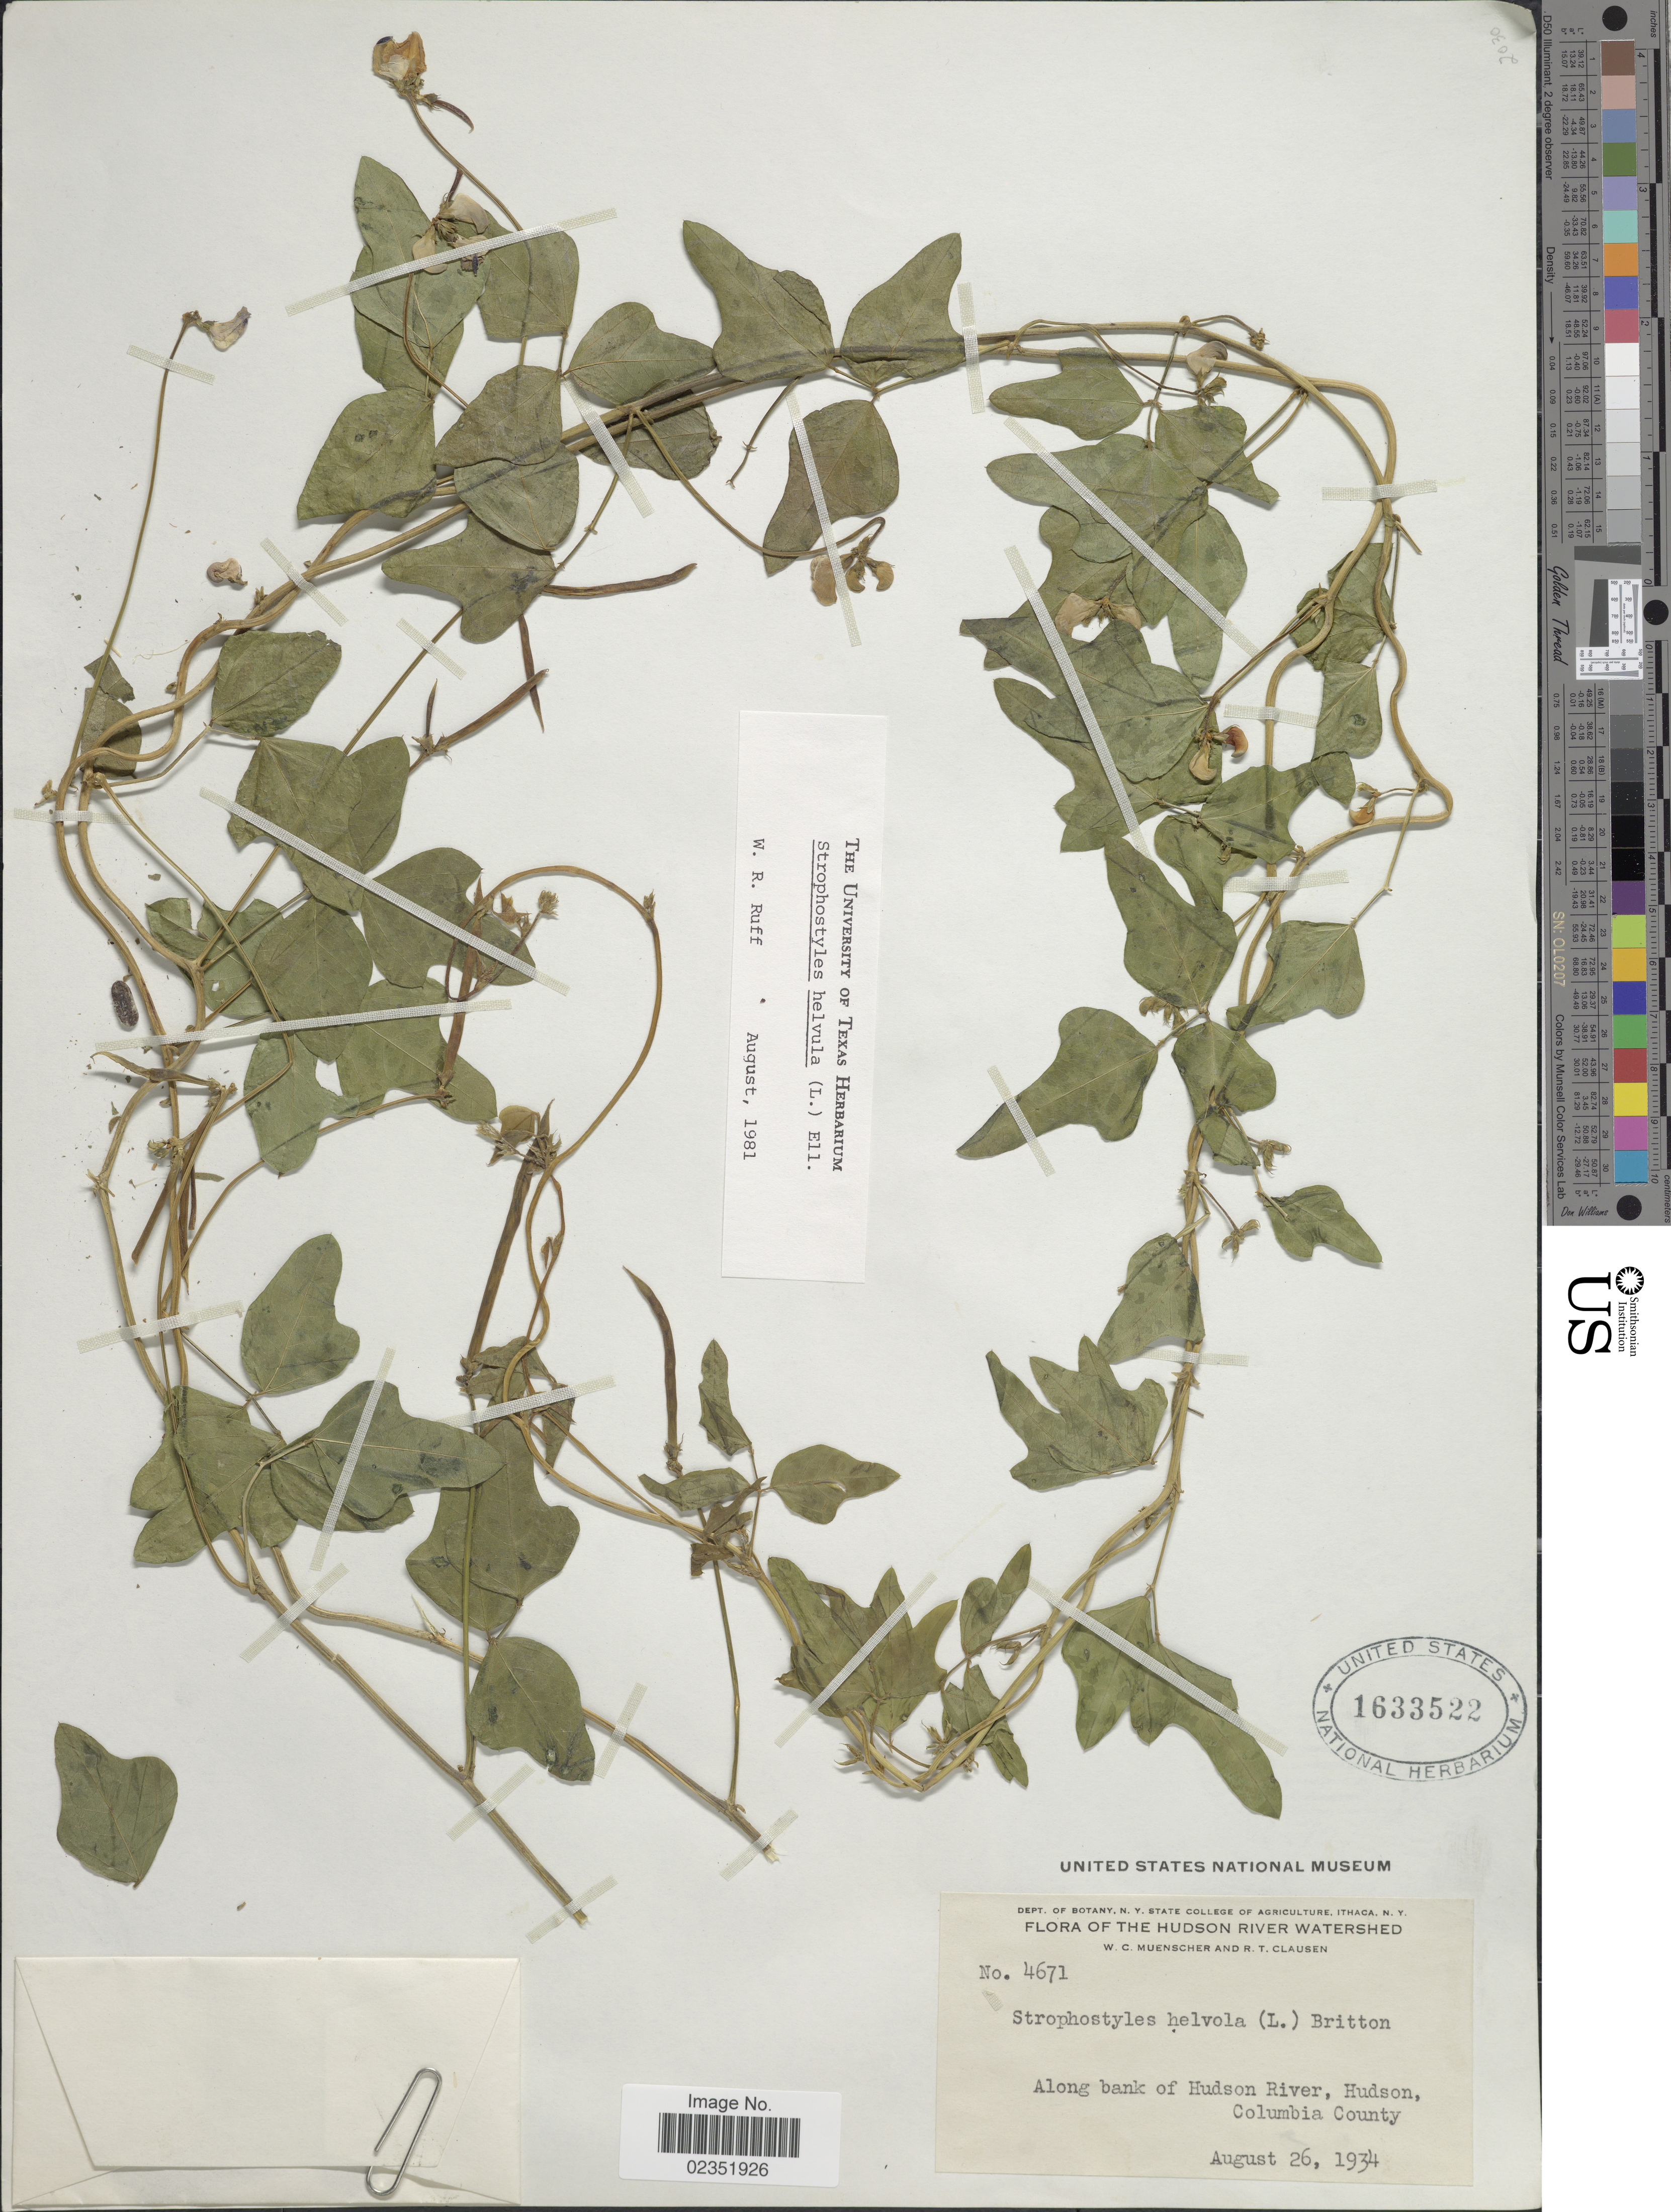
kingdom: Plantae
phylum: Tracheophyta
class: Magnoliopsida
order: Fabales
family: Fabaceae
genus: Strophostyles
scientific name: Strophostyles helvola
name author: (L.) Elliott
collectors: W. Muenscher & R. T. Clausen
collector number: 4671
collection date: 1934-08-26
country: United States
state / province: New York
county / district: Columbia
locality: The Hudson River Watershed, Along bank of Hudson River, Hudson, Columbia County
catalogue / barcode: US 1633522